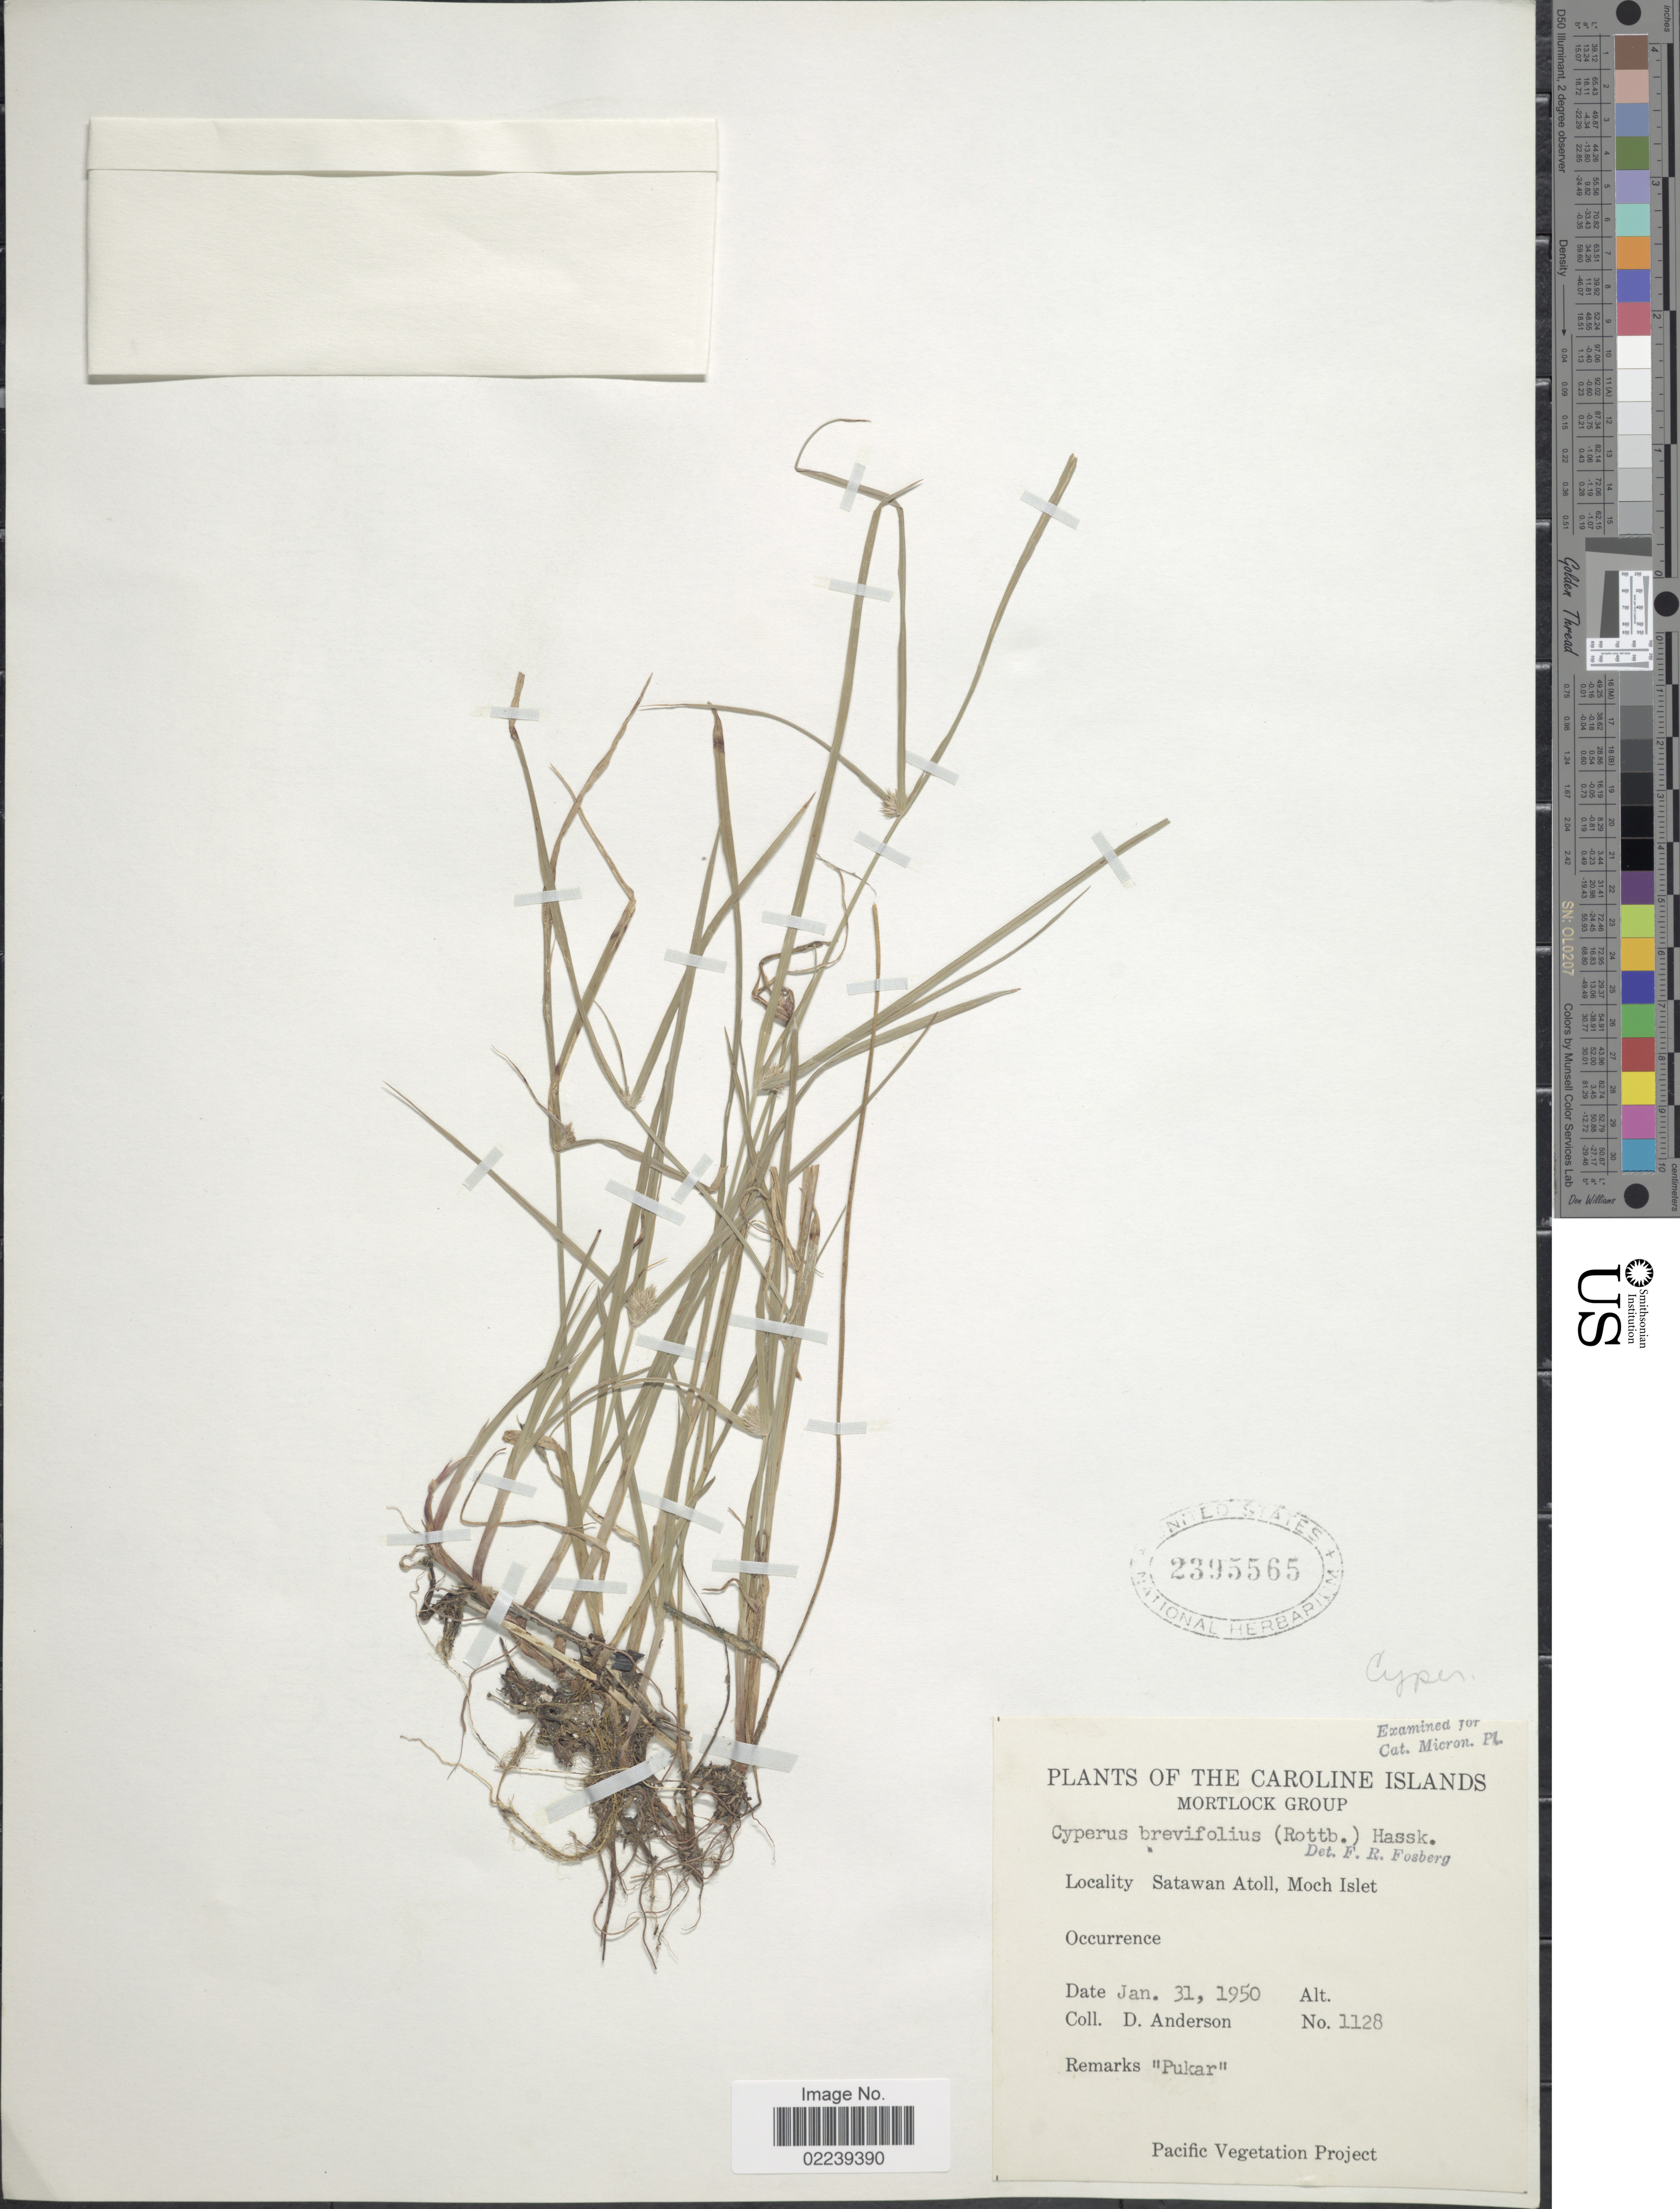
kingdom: Plantae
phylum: Tracheophyta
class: Liliopsida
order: Poales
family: Cyperaceae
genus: Cyperus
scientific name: Cyperus brevifolius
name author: (Rottb.) Hassk.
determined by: Strong, M. T., (US), Smithsonian Institution - National Museum of Natural History (UNITED STATES)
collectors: D. Anderson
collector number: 1128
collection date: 1950-01-31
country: Micronesia, Federated States of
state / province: Truk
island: Satawan Atoll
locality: Mortlock Group, Satawan Atoll, Moch Islet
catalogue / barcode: US 2395565